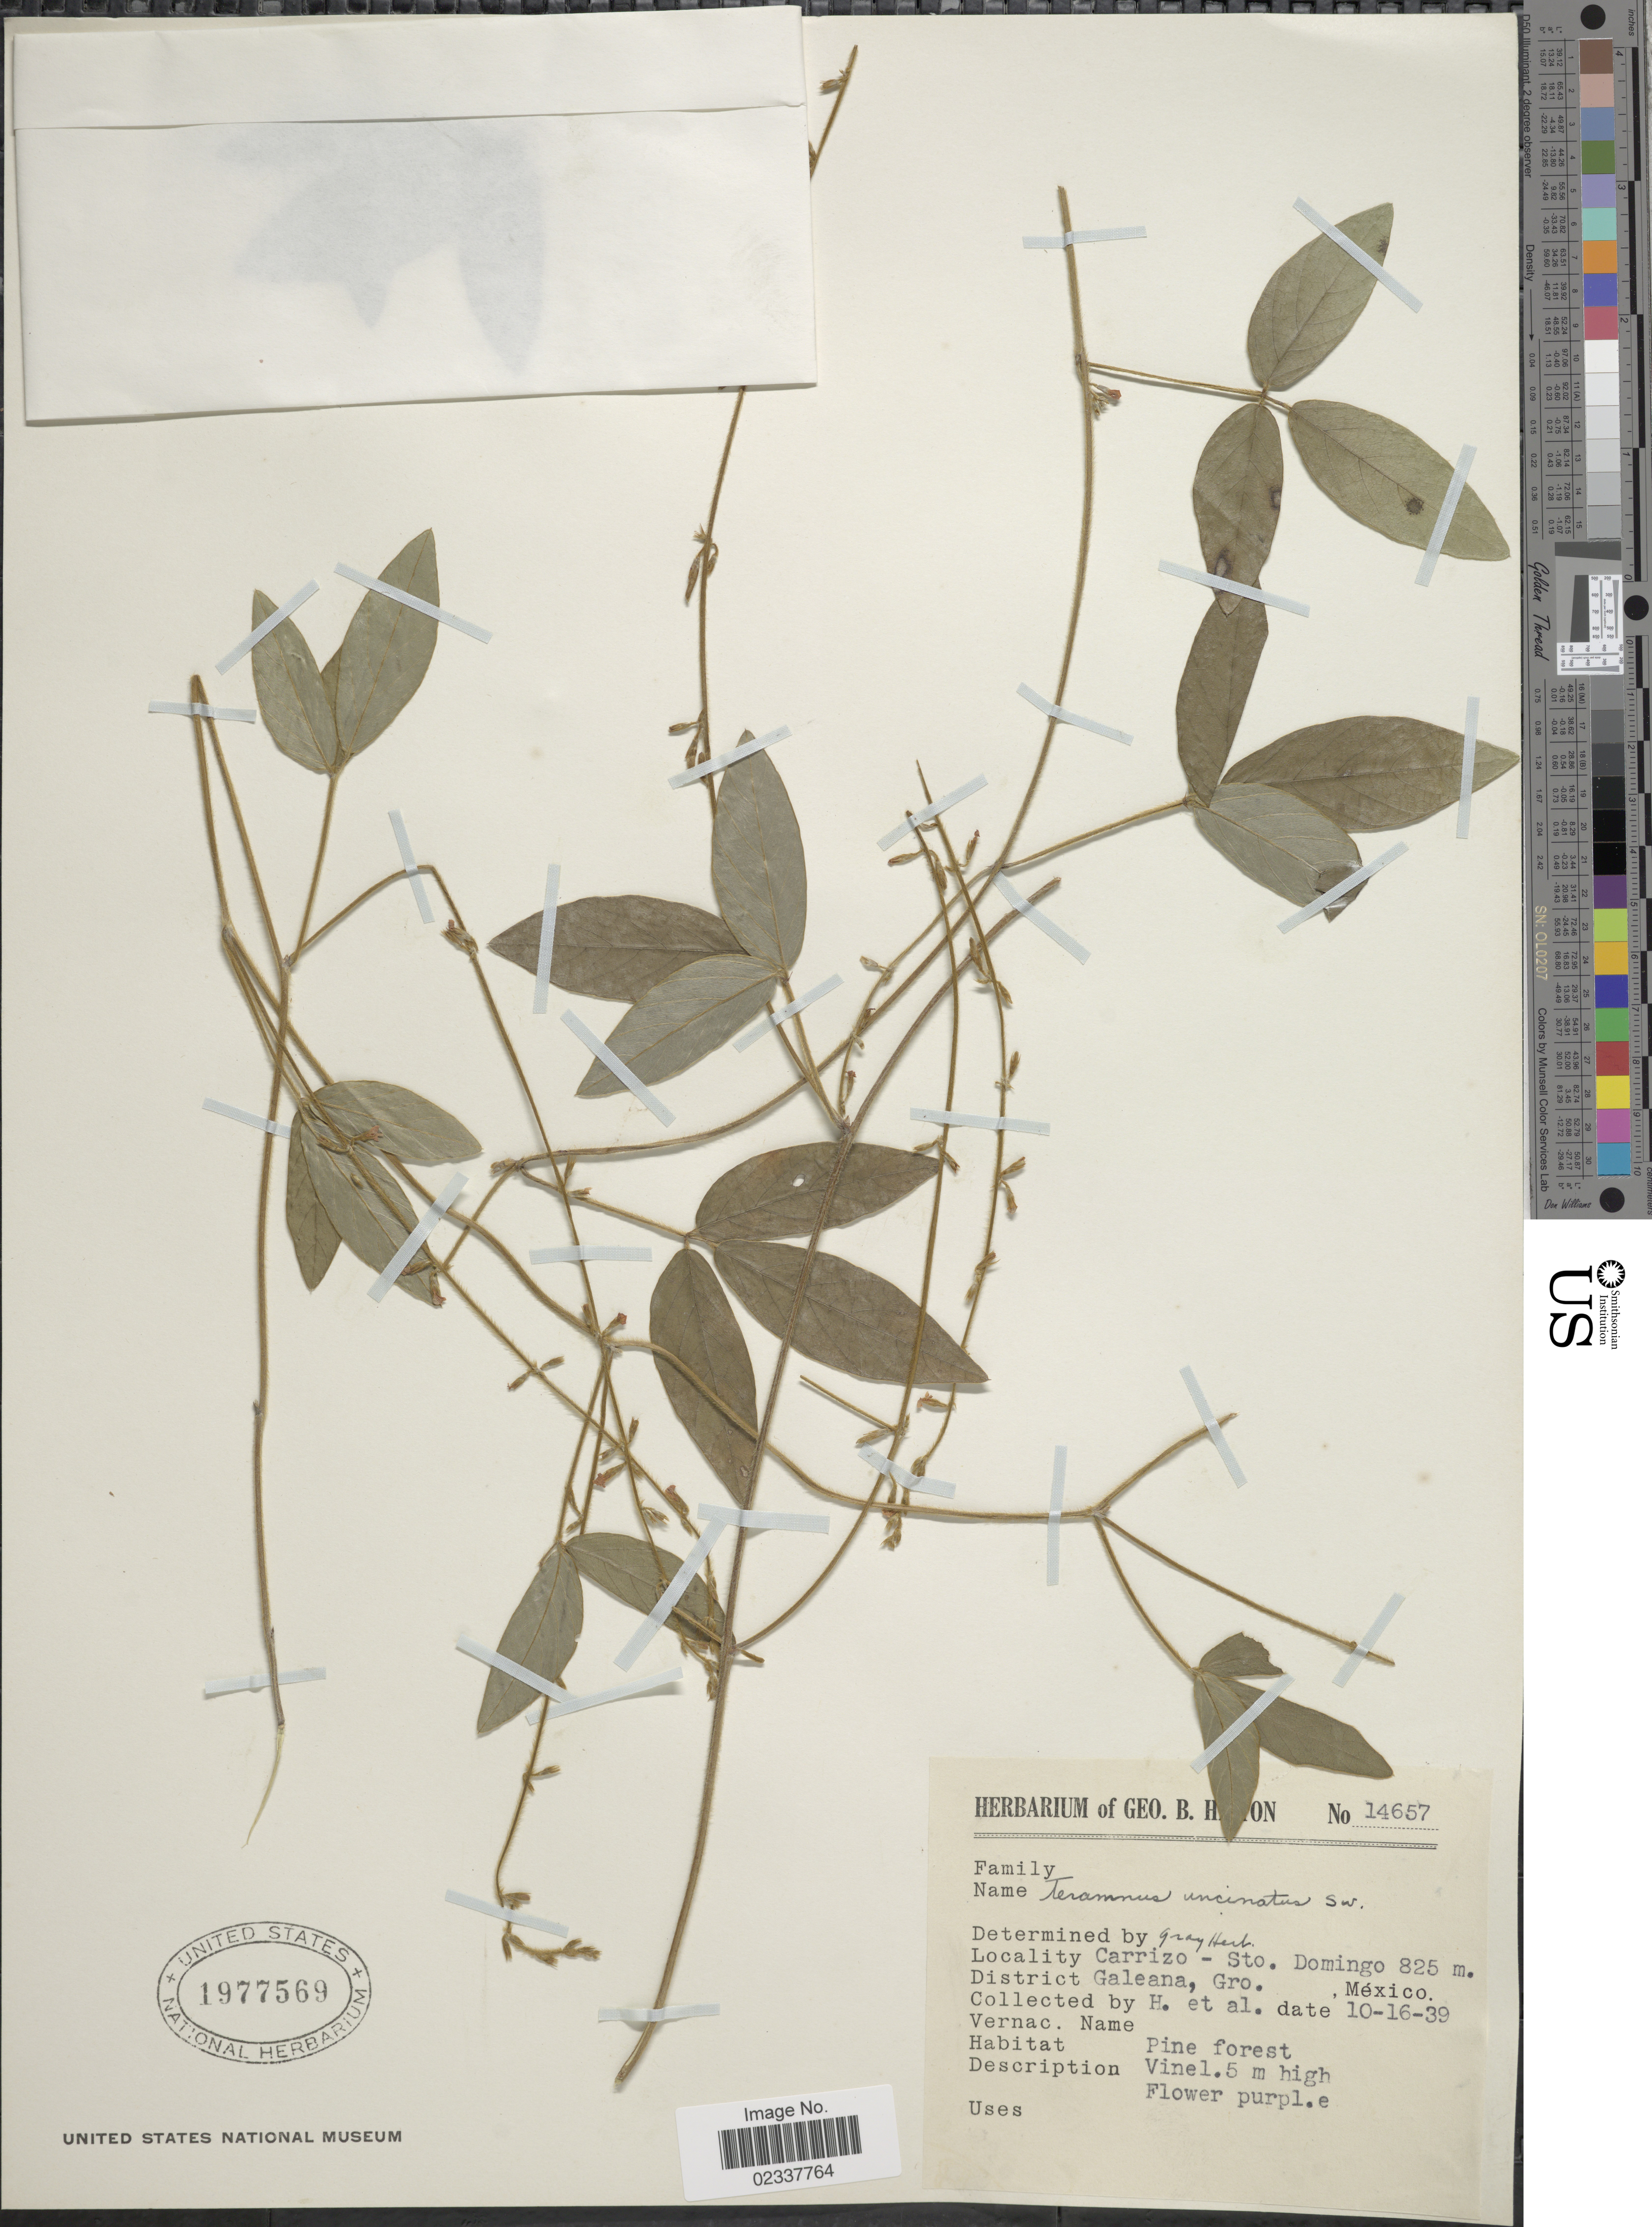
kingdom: Plantae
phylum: Tracheophyta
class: Magnoliopsida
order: Fabales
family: Fabaceae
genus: Teramnus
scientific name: Teramnus uncinatus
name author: (L.) Sw.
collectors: G. Hilton & et al.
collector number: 14657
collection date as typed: Transcribed d/m/y: 16/10/39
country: Mexico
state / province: Guerrero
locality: Carrizo-Sto. Domingo, District Galeana, Gro.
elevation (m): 825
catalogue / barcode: US 1977569